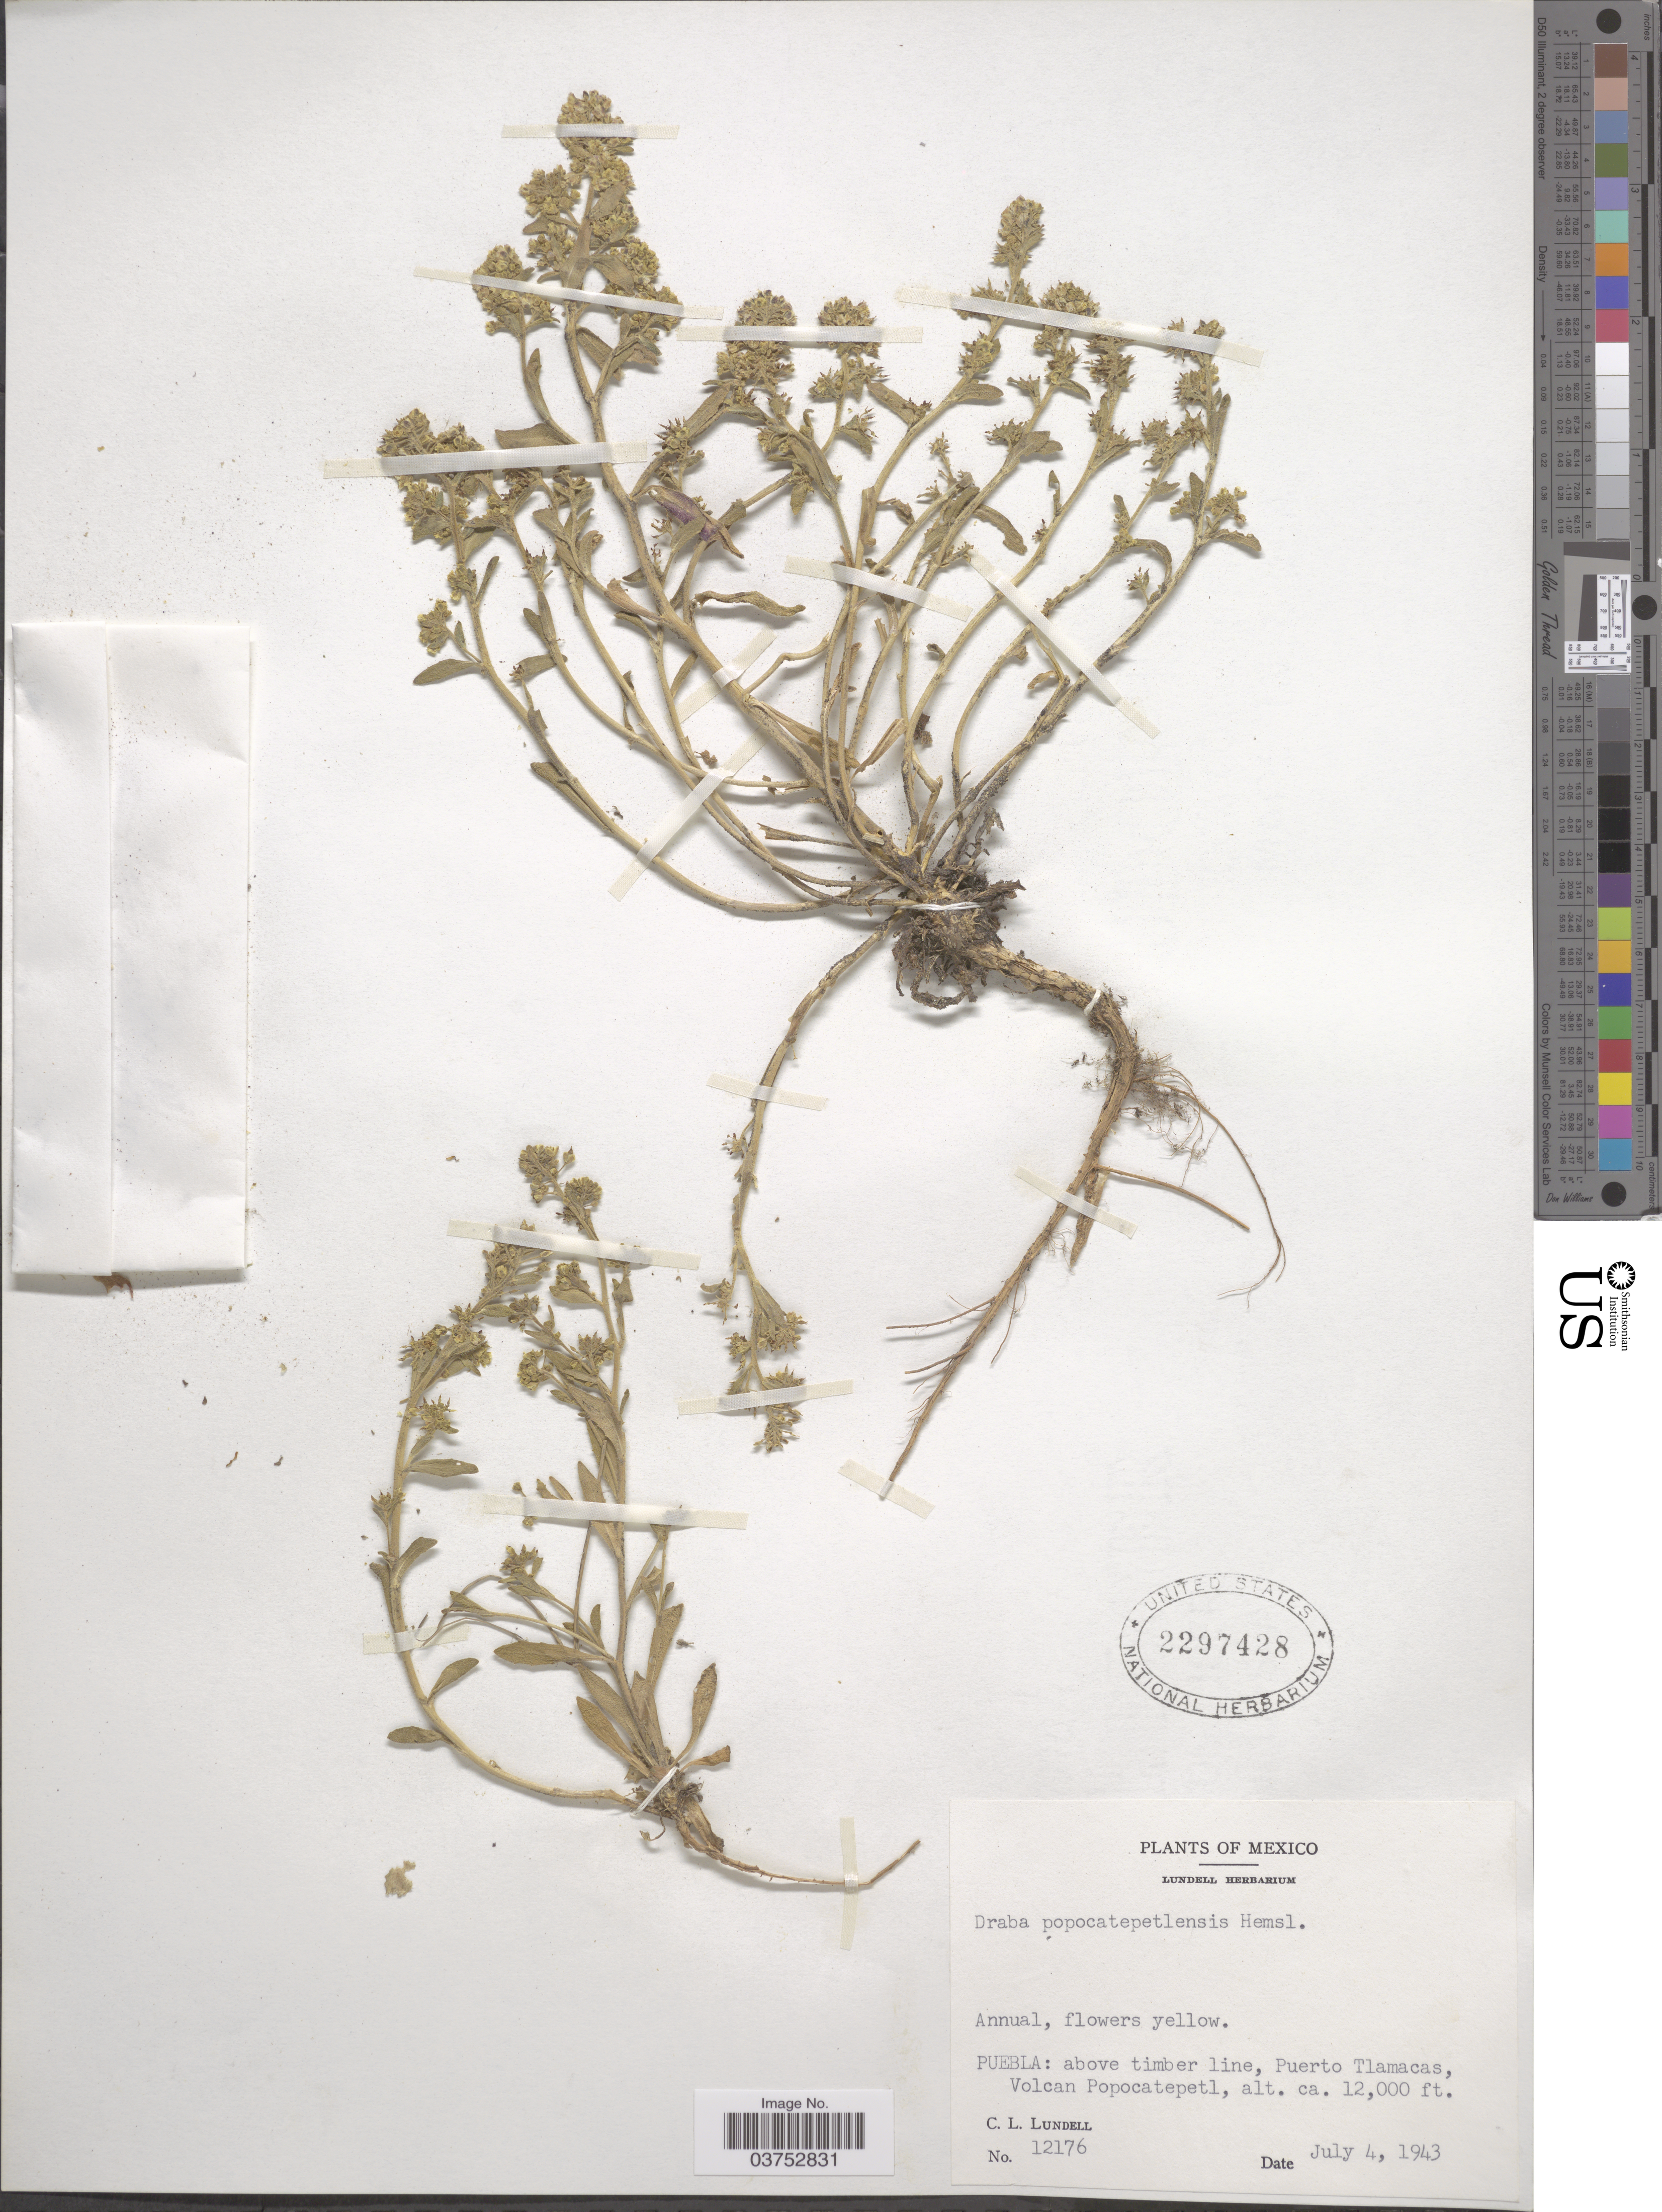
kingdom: Plantae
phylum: Tracheophyta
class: Magnoliopsida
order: Brassicales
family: Brassicaceae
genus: Draba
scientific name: Draba jorullensis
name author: Kunth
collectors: C. L. Lundell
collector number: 12176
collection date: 1943-07-04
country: Mexico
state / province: Puebla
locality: Above timber line, Puerto Tlamacas, Volcan Popocatepetl.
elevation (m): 3658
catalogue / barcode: US 2297428